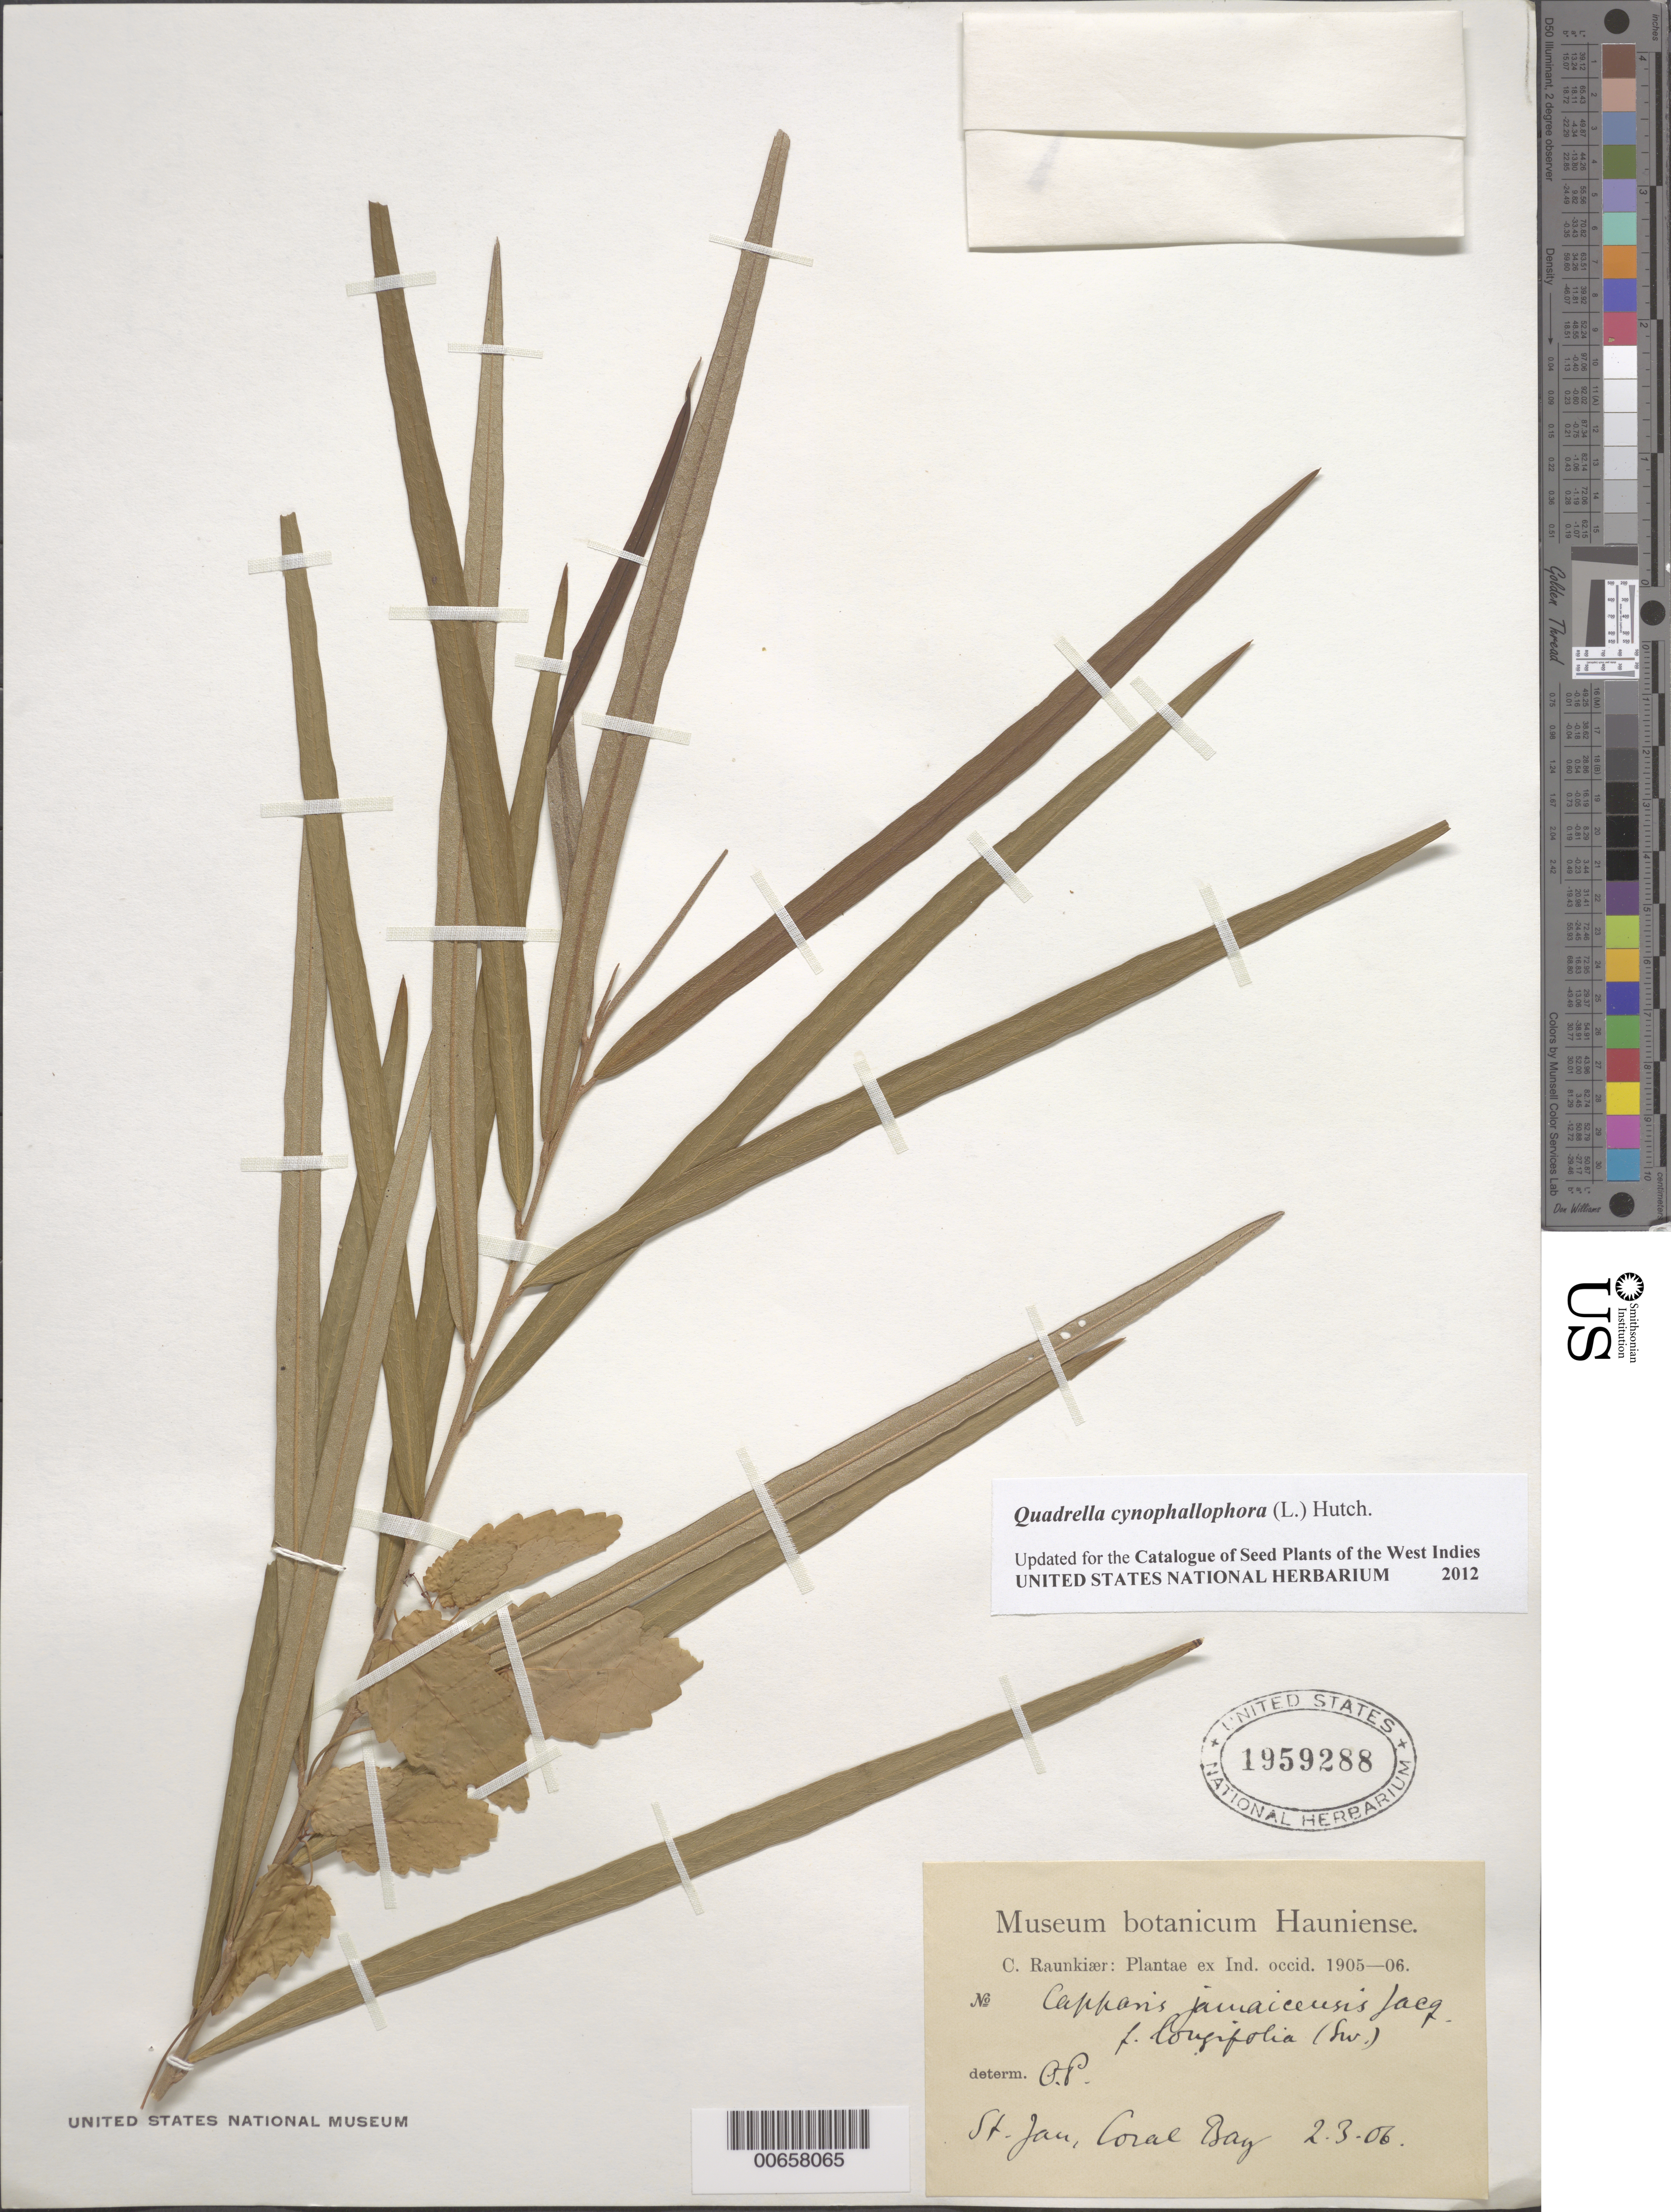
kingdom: Plantae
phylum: Tracheophyta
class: Magnoliopsida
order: Brassicales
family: Capparaceae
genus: Capparis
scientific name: Capparis jamaicensis f. longifolia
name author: (Sw.)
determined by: Raunkiær, C.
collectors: C. C. Raunkiaer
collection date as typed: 02 Mar 1906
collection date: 1906-03-02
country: U.S. Virgin Islands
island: St. John Island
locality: Coral Bay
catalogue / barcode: US 1959288